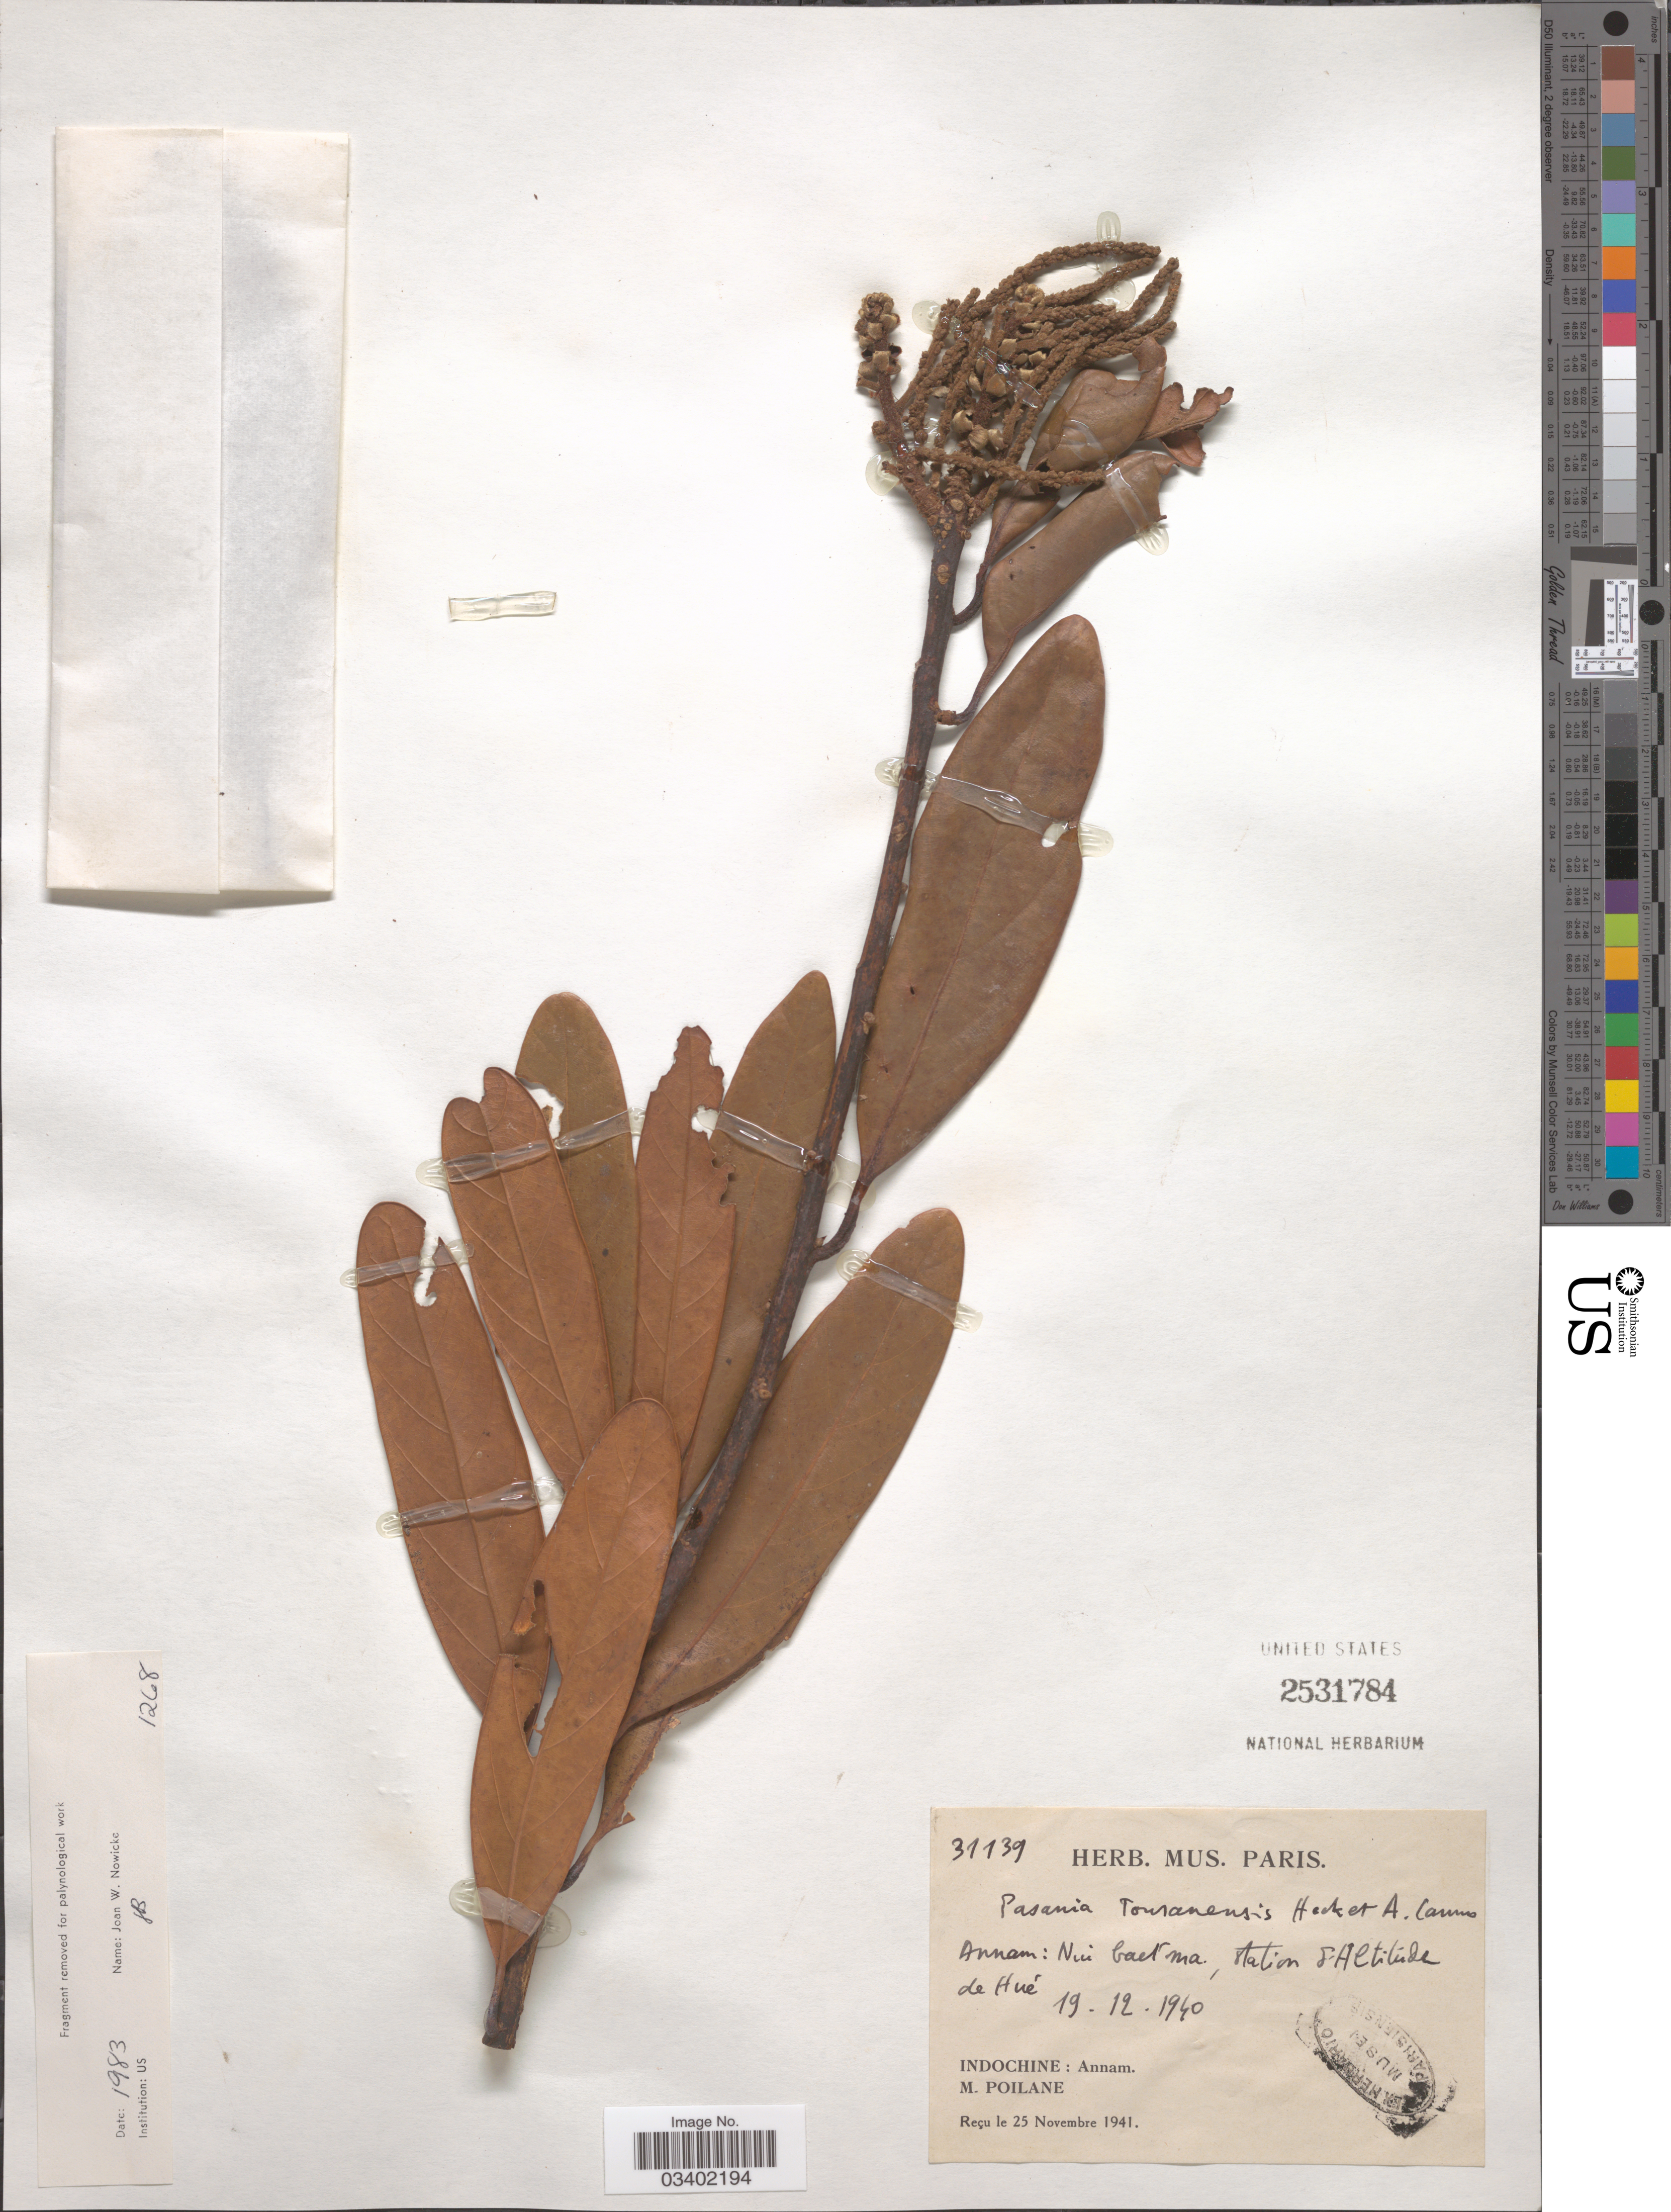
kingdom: Plantae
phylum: Tracheophyta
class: Magnoliopsida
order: Fagales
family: Fagaceae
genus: Lithocarpus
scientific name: Lithocarpus touranensis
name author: (Hickel & A. Camus) A. Camus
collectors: M. Poilane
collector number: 31139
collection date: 1940-12-19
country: Vietnam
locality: Annam: Nui Caetma [interpreted], station S. Altitude de Hué. Indochine.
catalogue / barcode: US 2531784